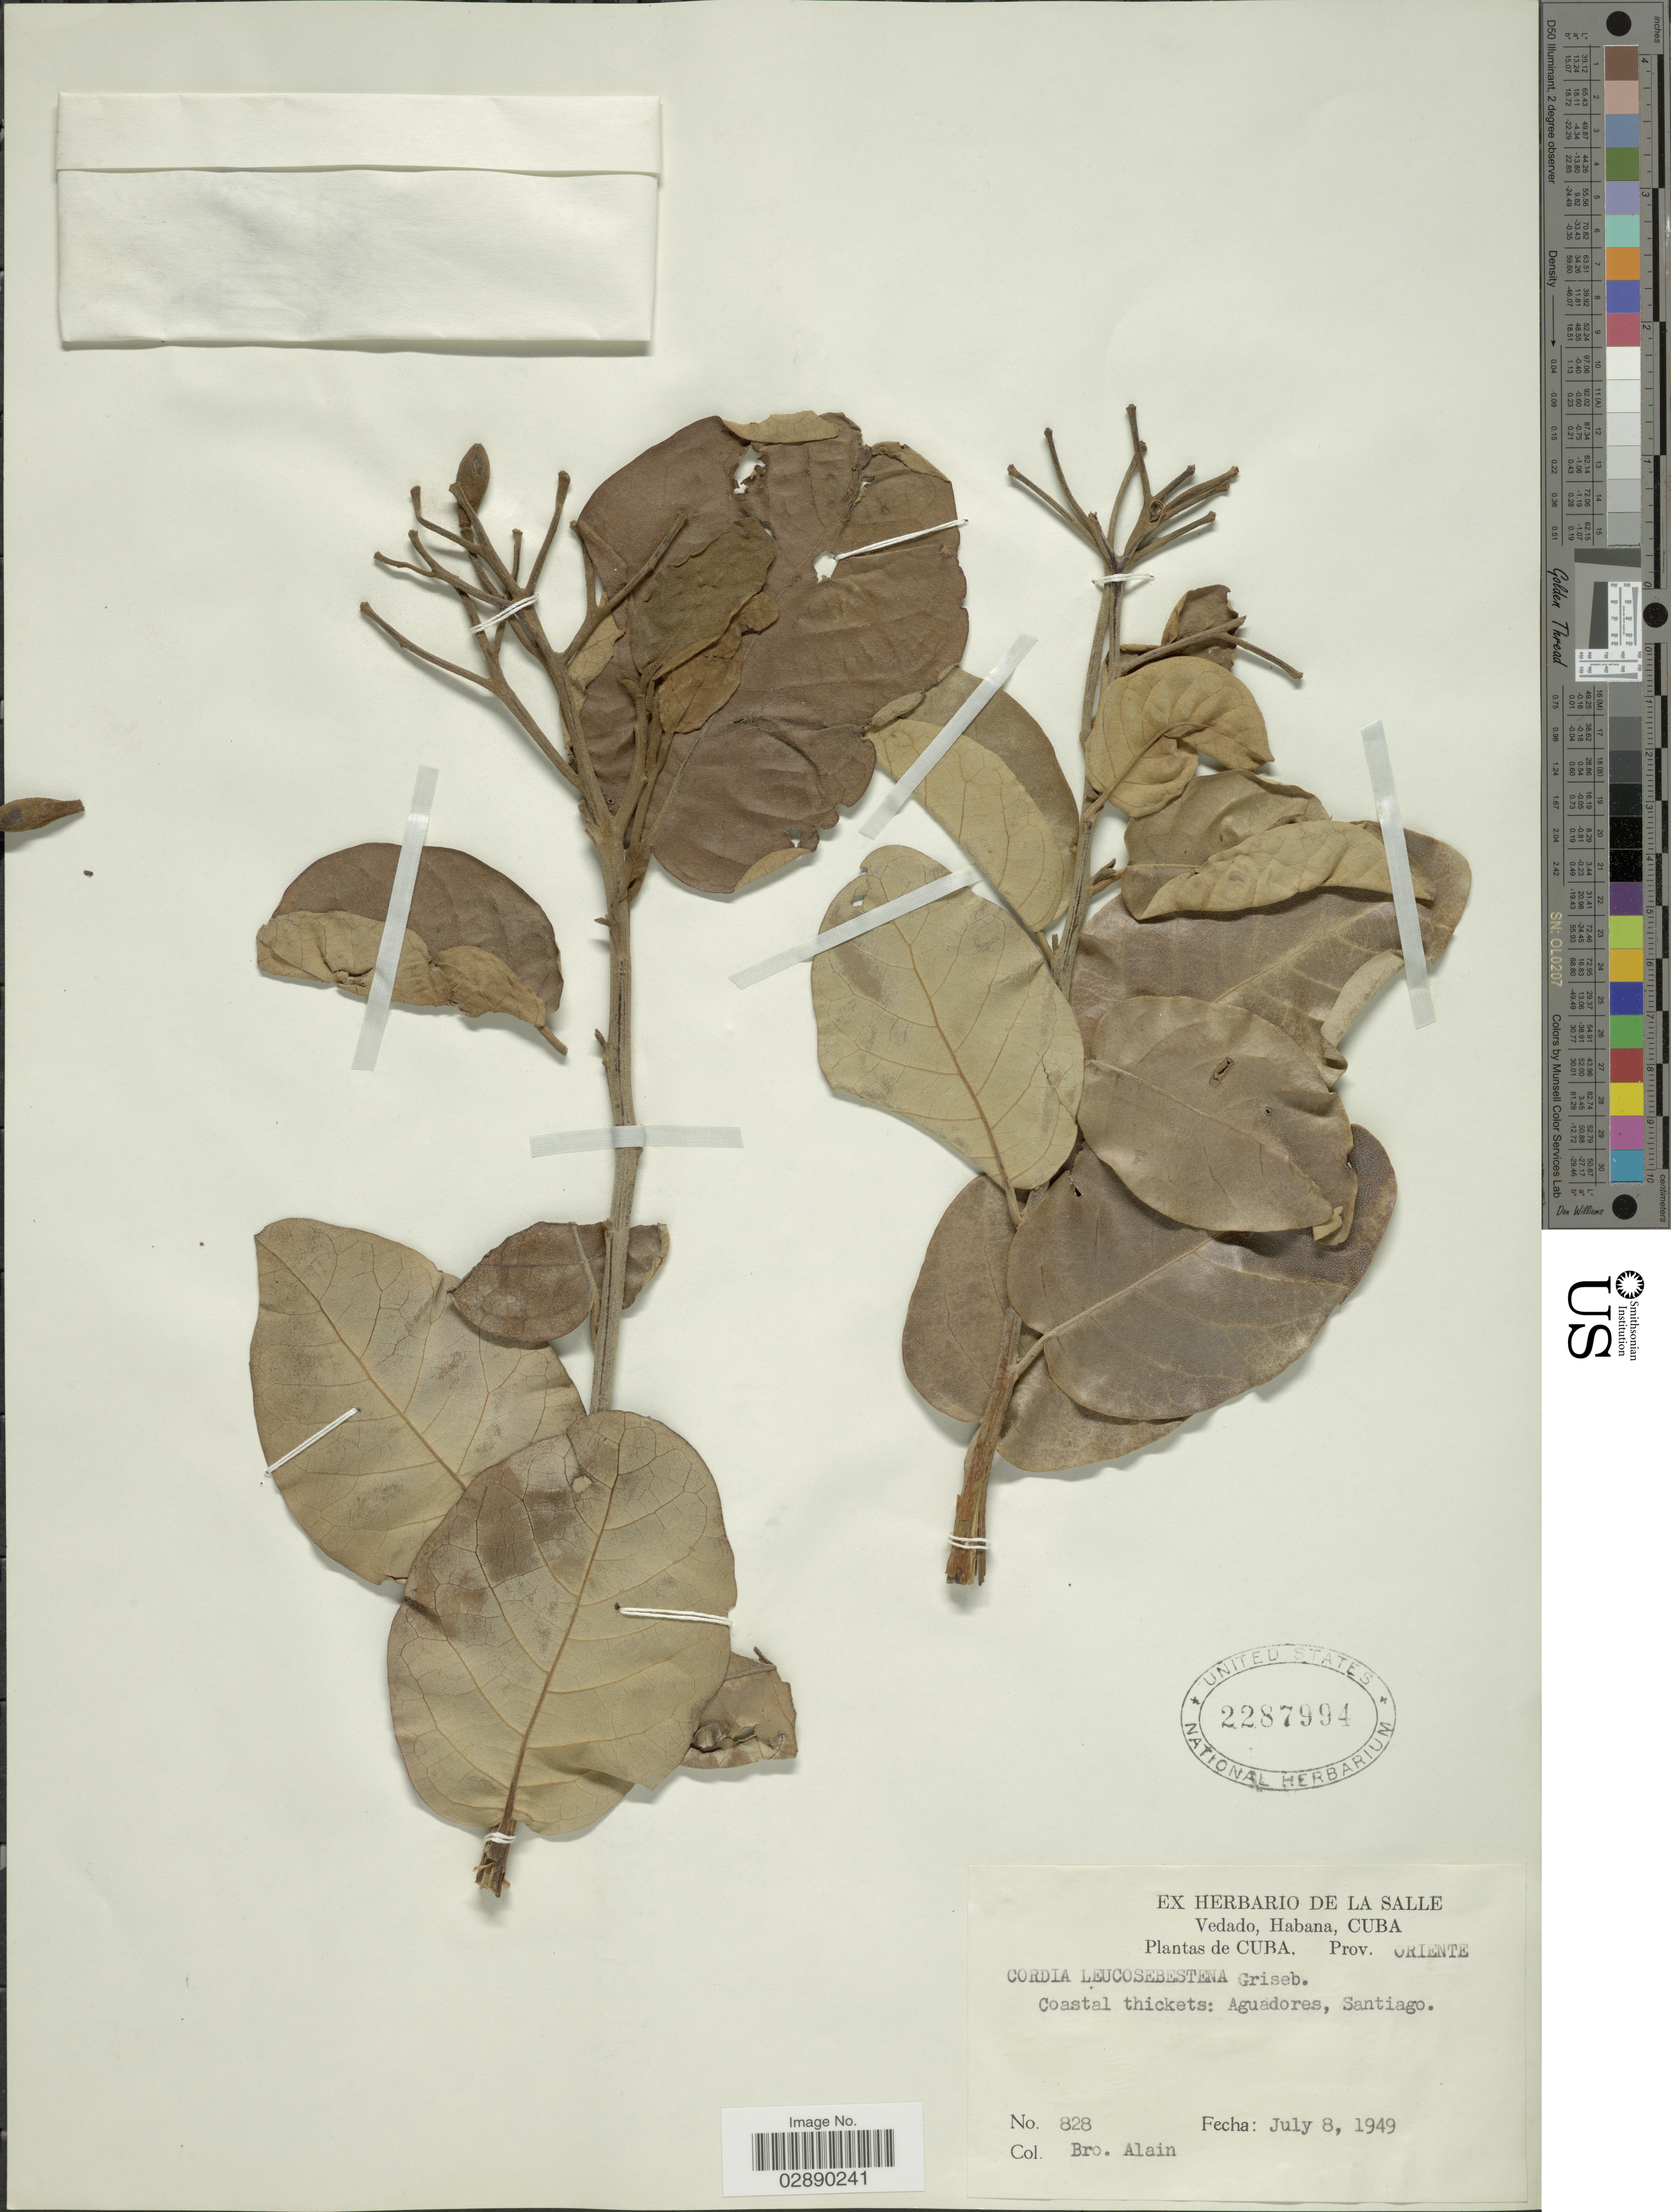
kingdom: Plantae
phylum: Tracheophyta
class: Magnoliopsida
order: Boraginales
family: Cordiaceae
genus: Cordia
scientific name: Cordia leucosebestena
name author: Griseb.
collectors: Alain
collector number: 828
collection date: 1949-07-08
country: Cuba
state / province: Oriente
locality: Prov. Oriente. Coastal thickets: Aguadores, Santiago.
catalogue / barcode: US 2287994